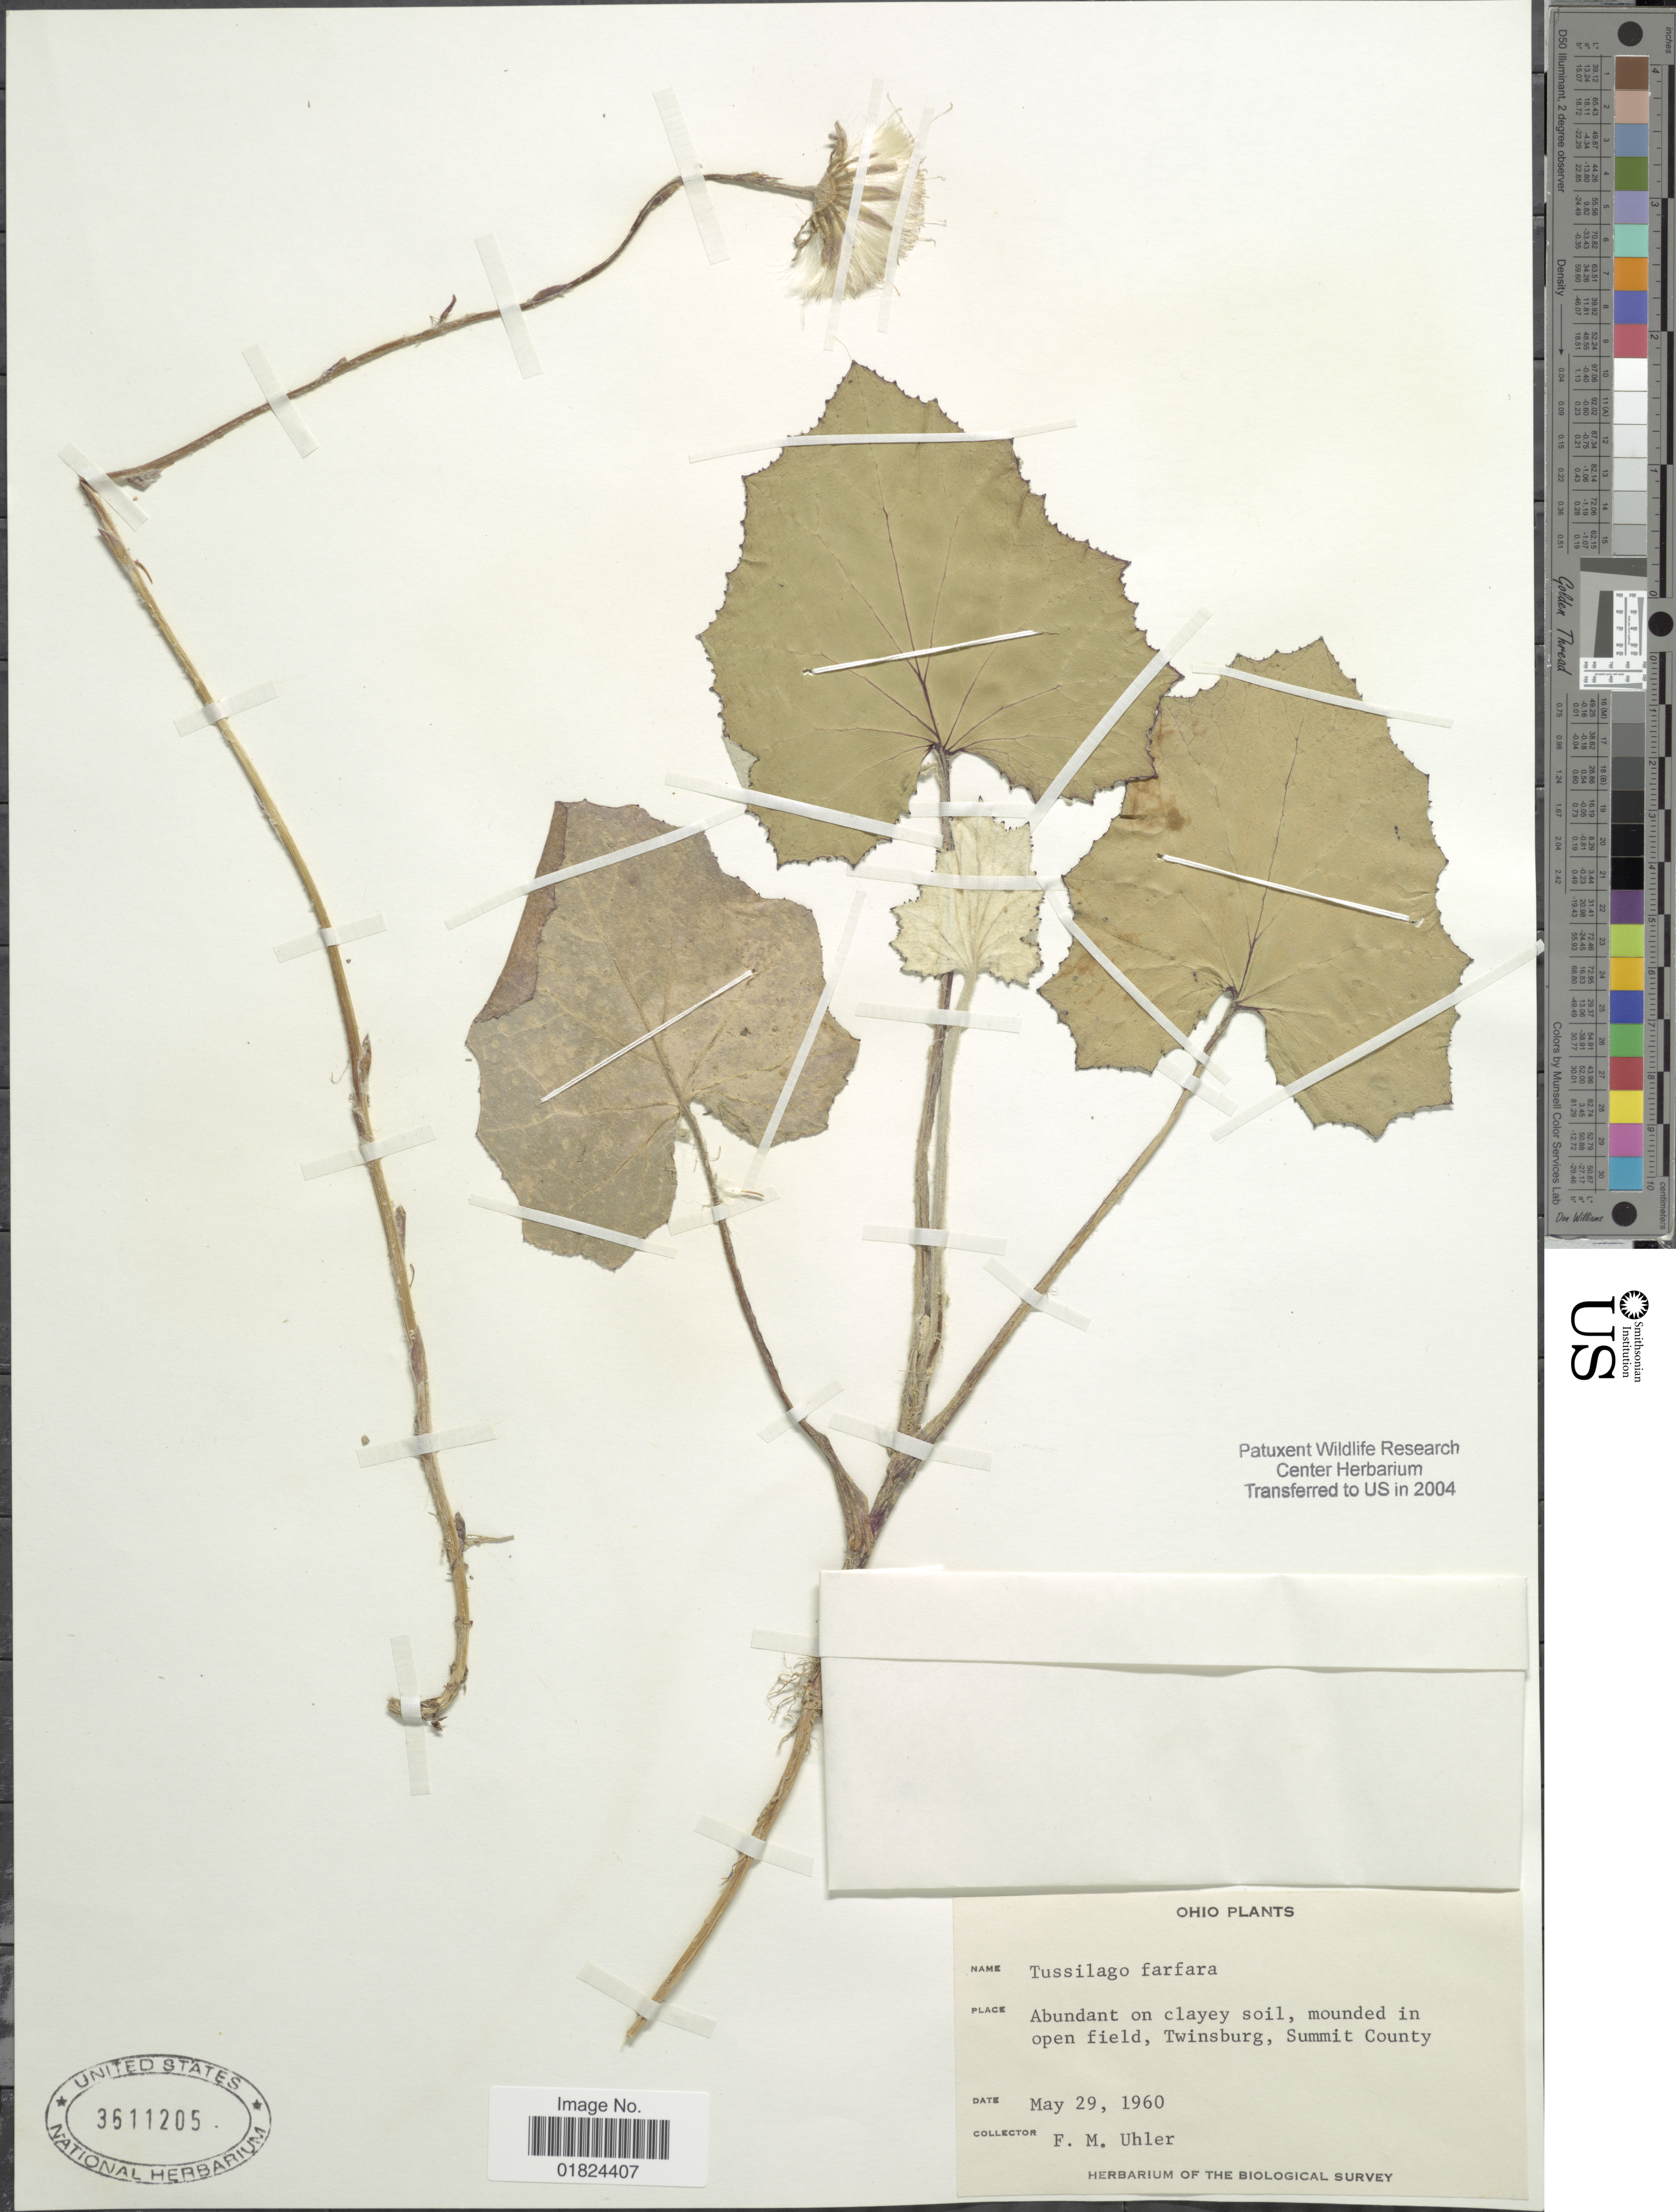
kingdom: Plantae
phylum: Tracheophyta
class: Magnoliopsida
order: Asterales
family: Asteraceae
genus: Tussilago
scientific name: Tussilago farfara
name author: L.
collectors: F. M. Uhler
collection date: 1960-05-29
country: United States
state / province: Ohio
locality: Abundant on clayey soil, mounded in open field, Twinsberg, Summit County.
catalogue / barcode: US 3611205